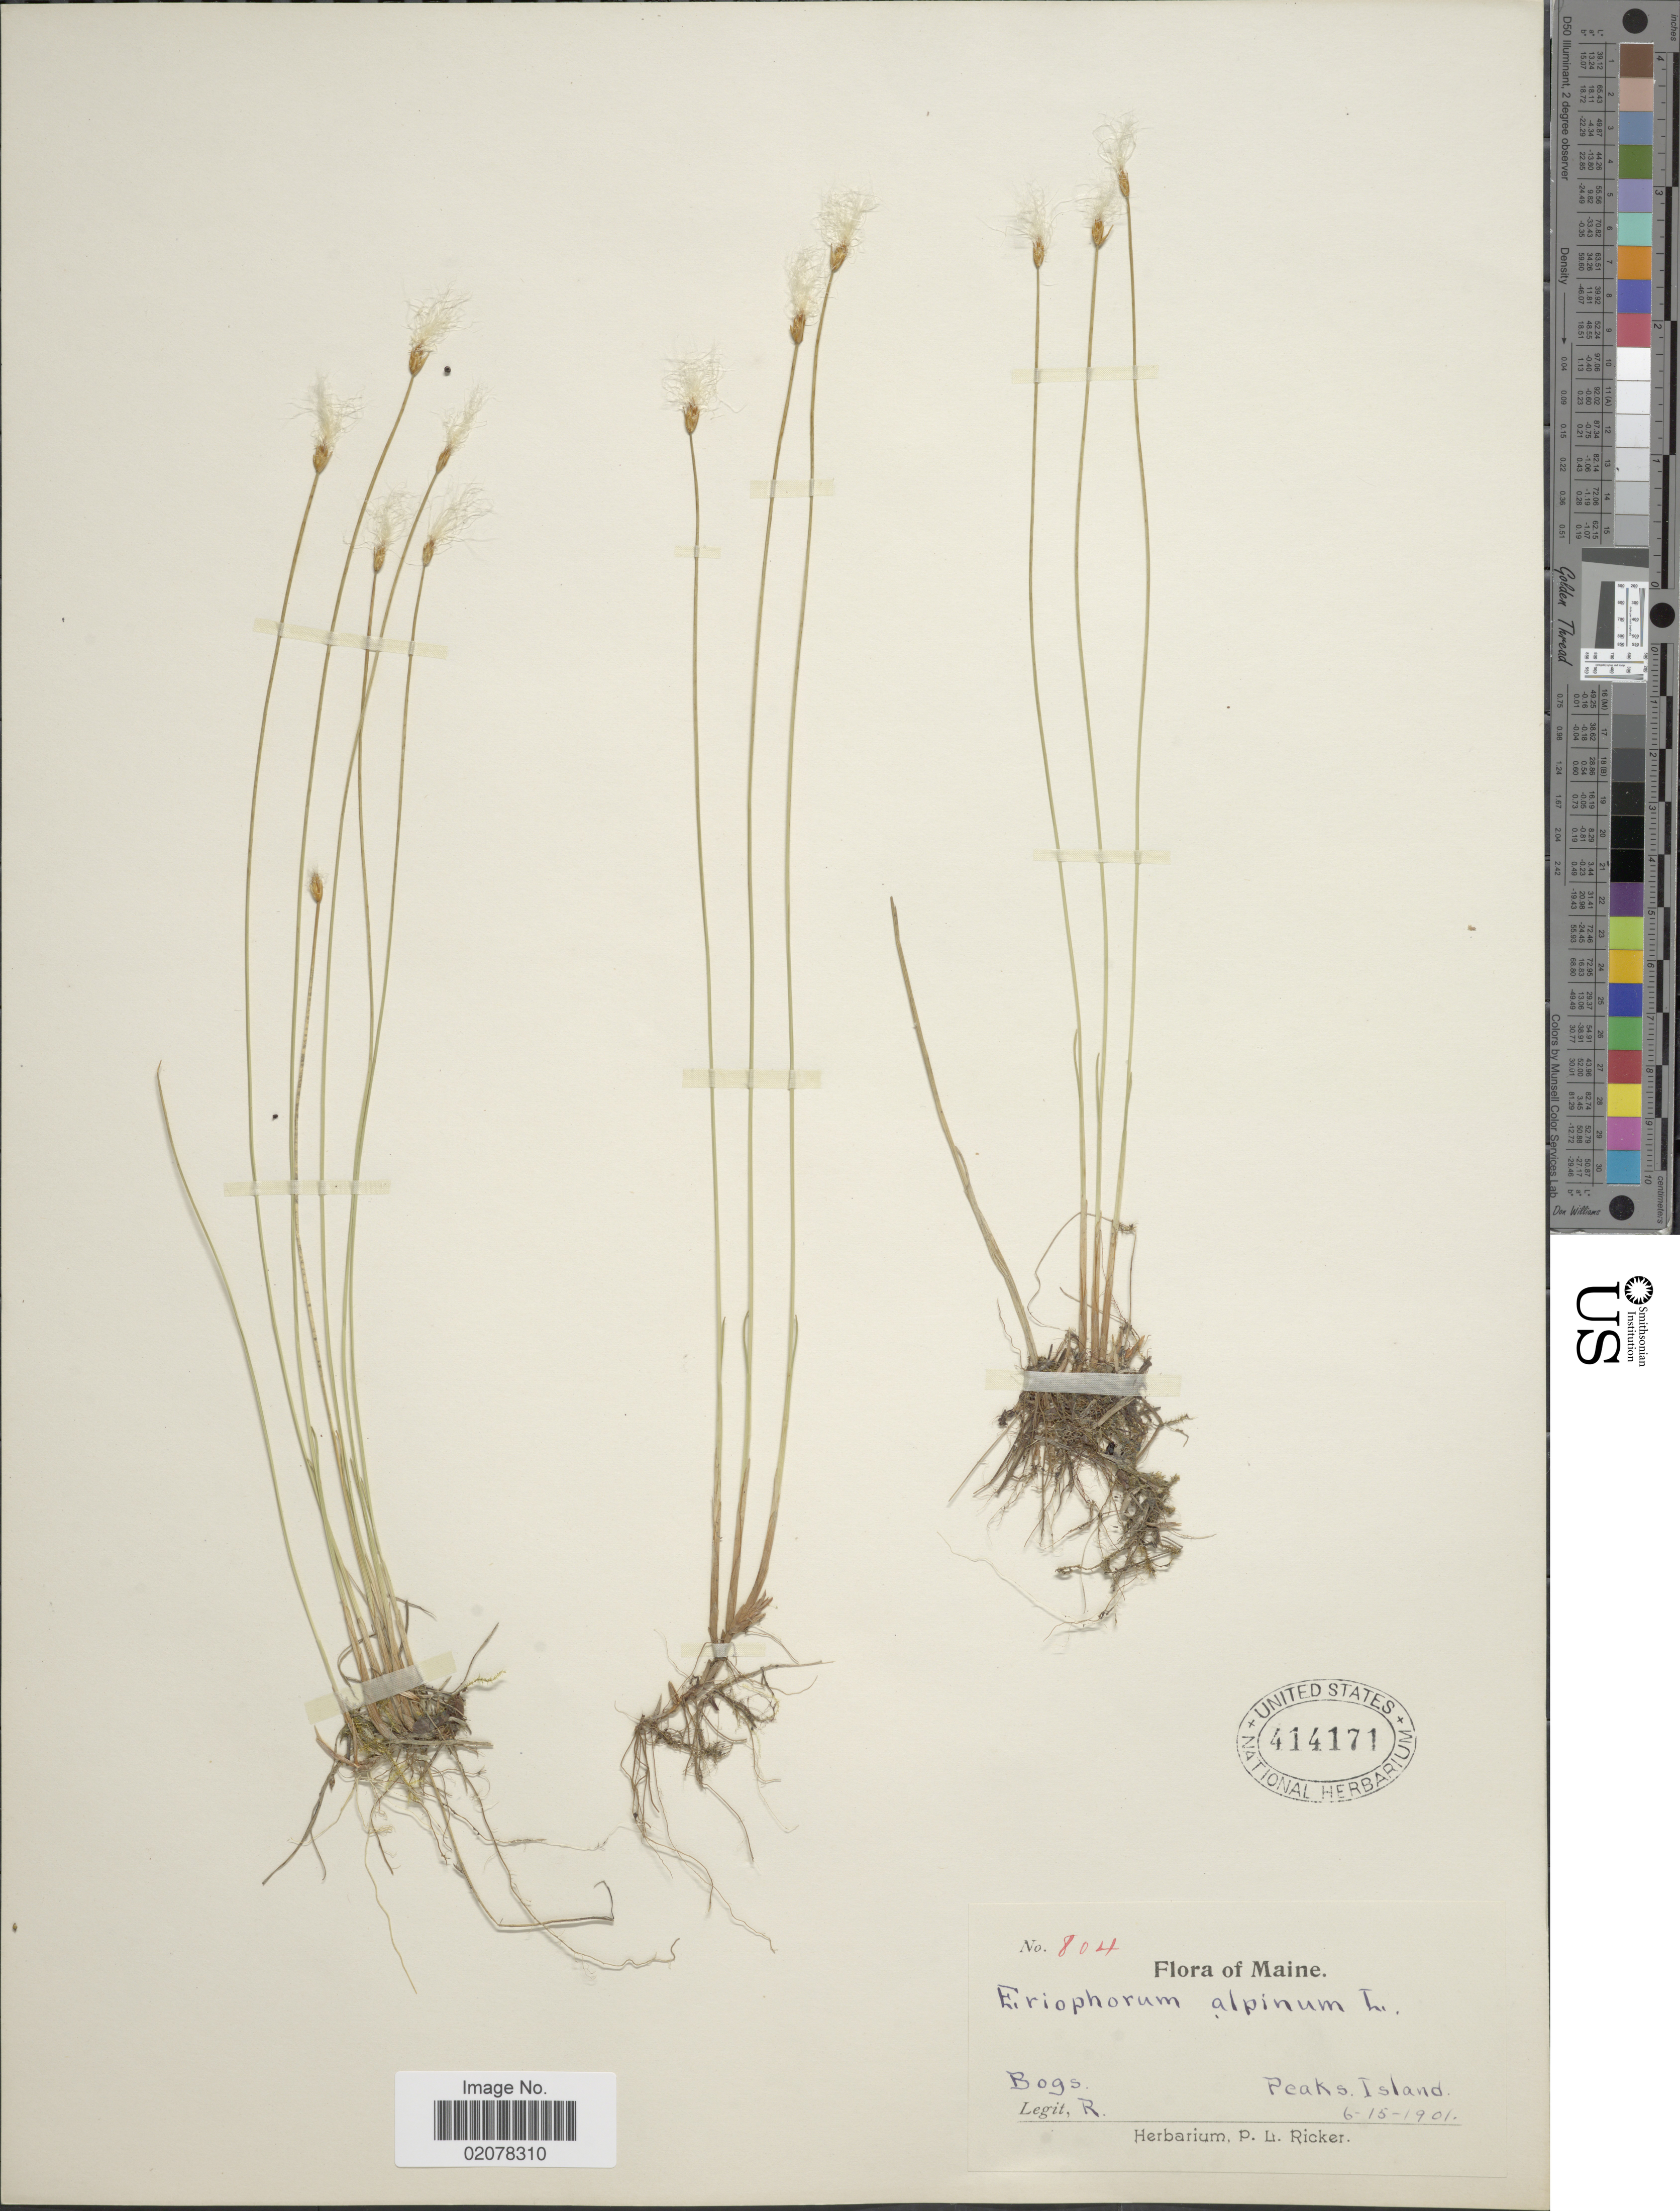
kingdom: Plantae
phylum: Tracheophyta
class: Liliopsida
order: Poales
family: Cyperaceae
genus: Trichophorum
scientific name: Trichophorum alpinum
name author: (L.) Pers.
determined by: Strong, M. T., (US), Smithsonian Institution - National Museum of Natural History (UNITED STATES)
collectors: P. Ricker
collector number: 804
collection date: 1901-06-15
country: United States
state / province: Maine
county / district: Cumberland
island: Peaks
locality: Bogs, Peaks Island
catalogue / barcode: US 414171